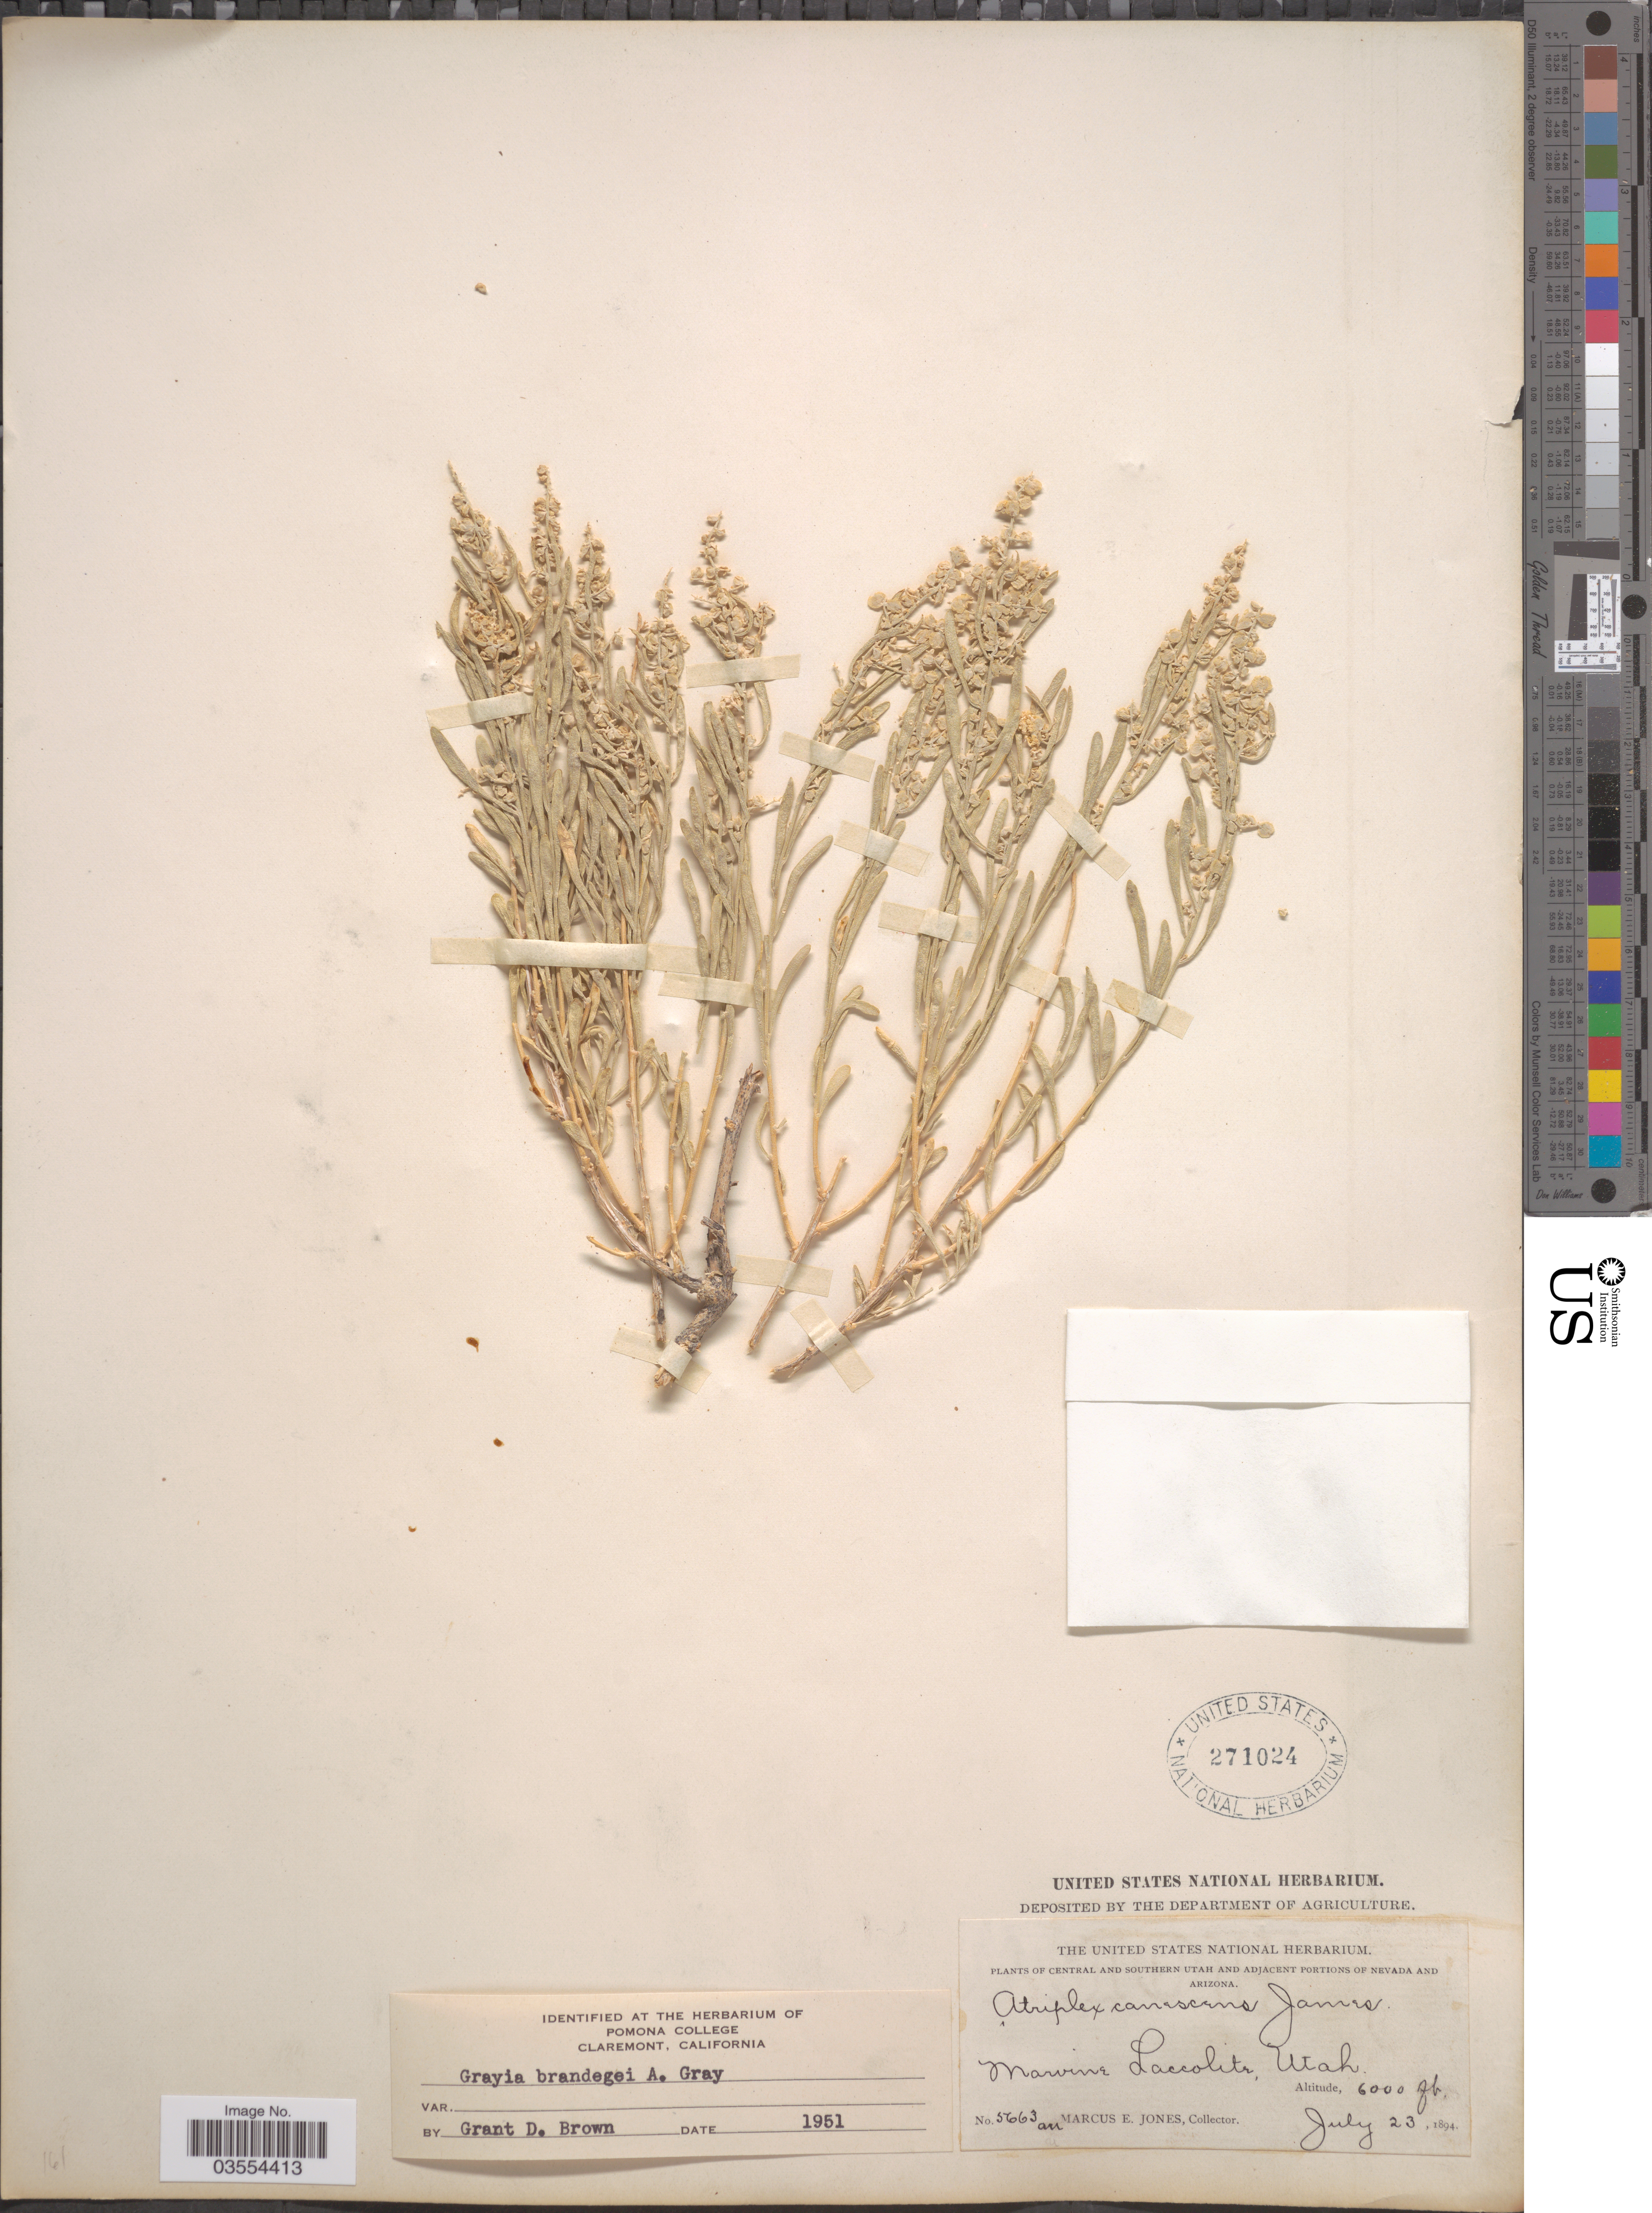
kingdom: Plantae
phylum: Tracheophyta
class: Magnoliopsida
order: Caryophyllales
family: Amaranthaceae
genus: Grayia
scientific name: Grayia brandegeei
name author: A. Gray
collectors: M. E. Jones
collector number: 5663an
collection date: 1894-07-23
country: United States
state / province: Utah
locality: Central and southern Utah. Marvine Laccolite.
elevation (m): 1829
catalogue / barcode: US 271024